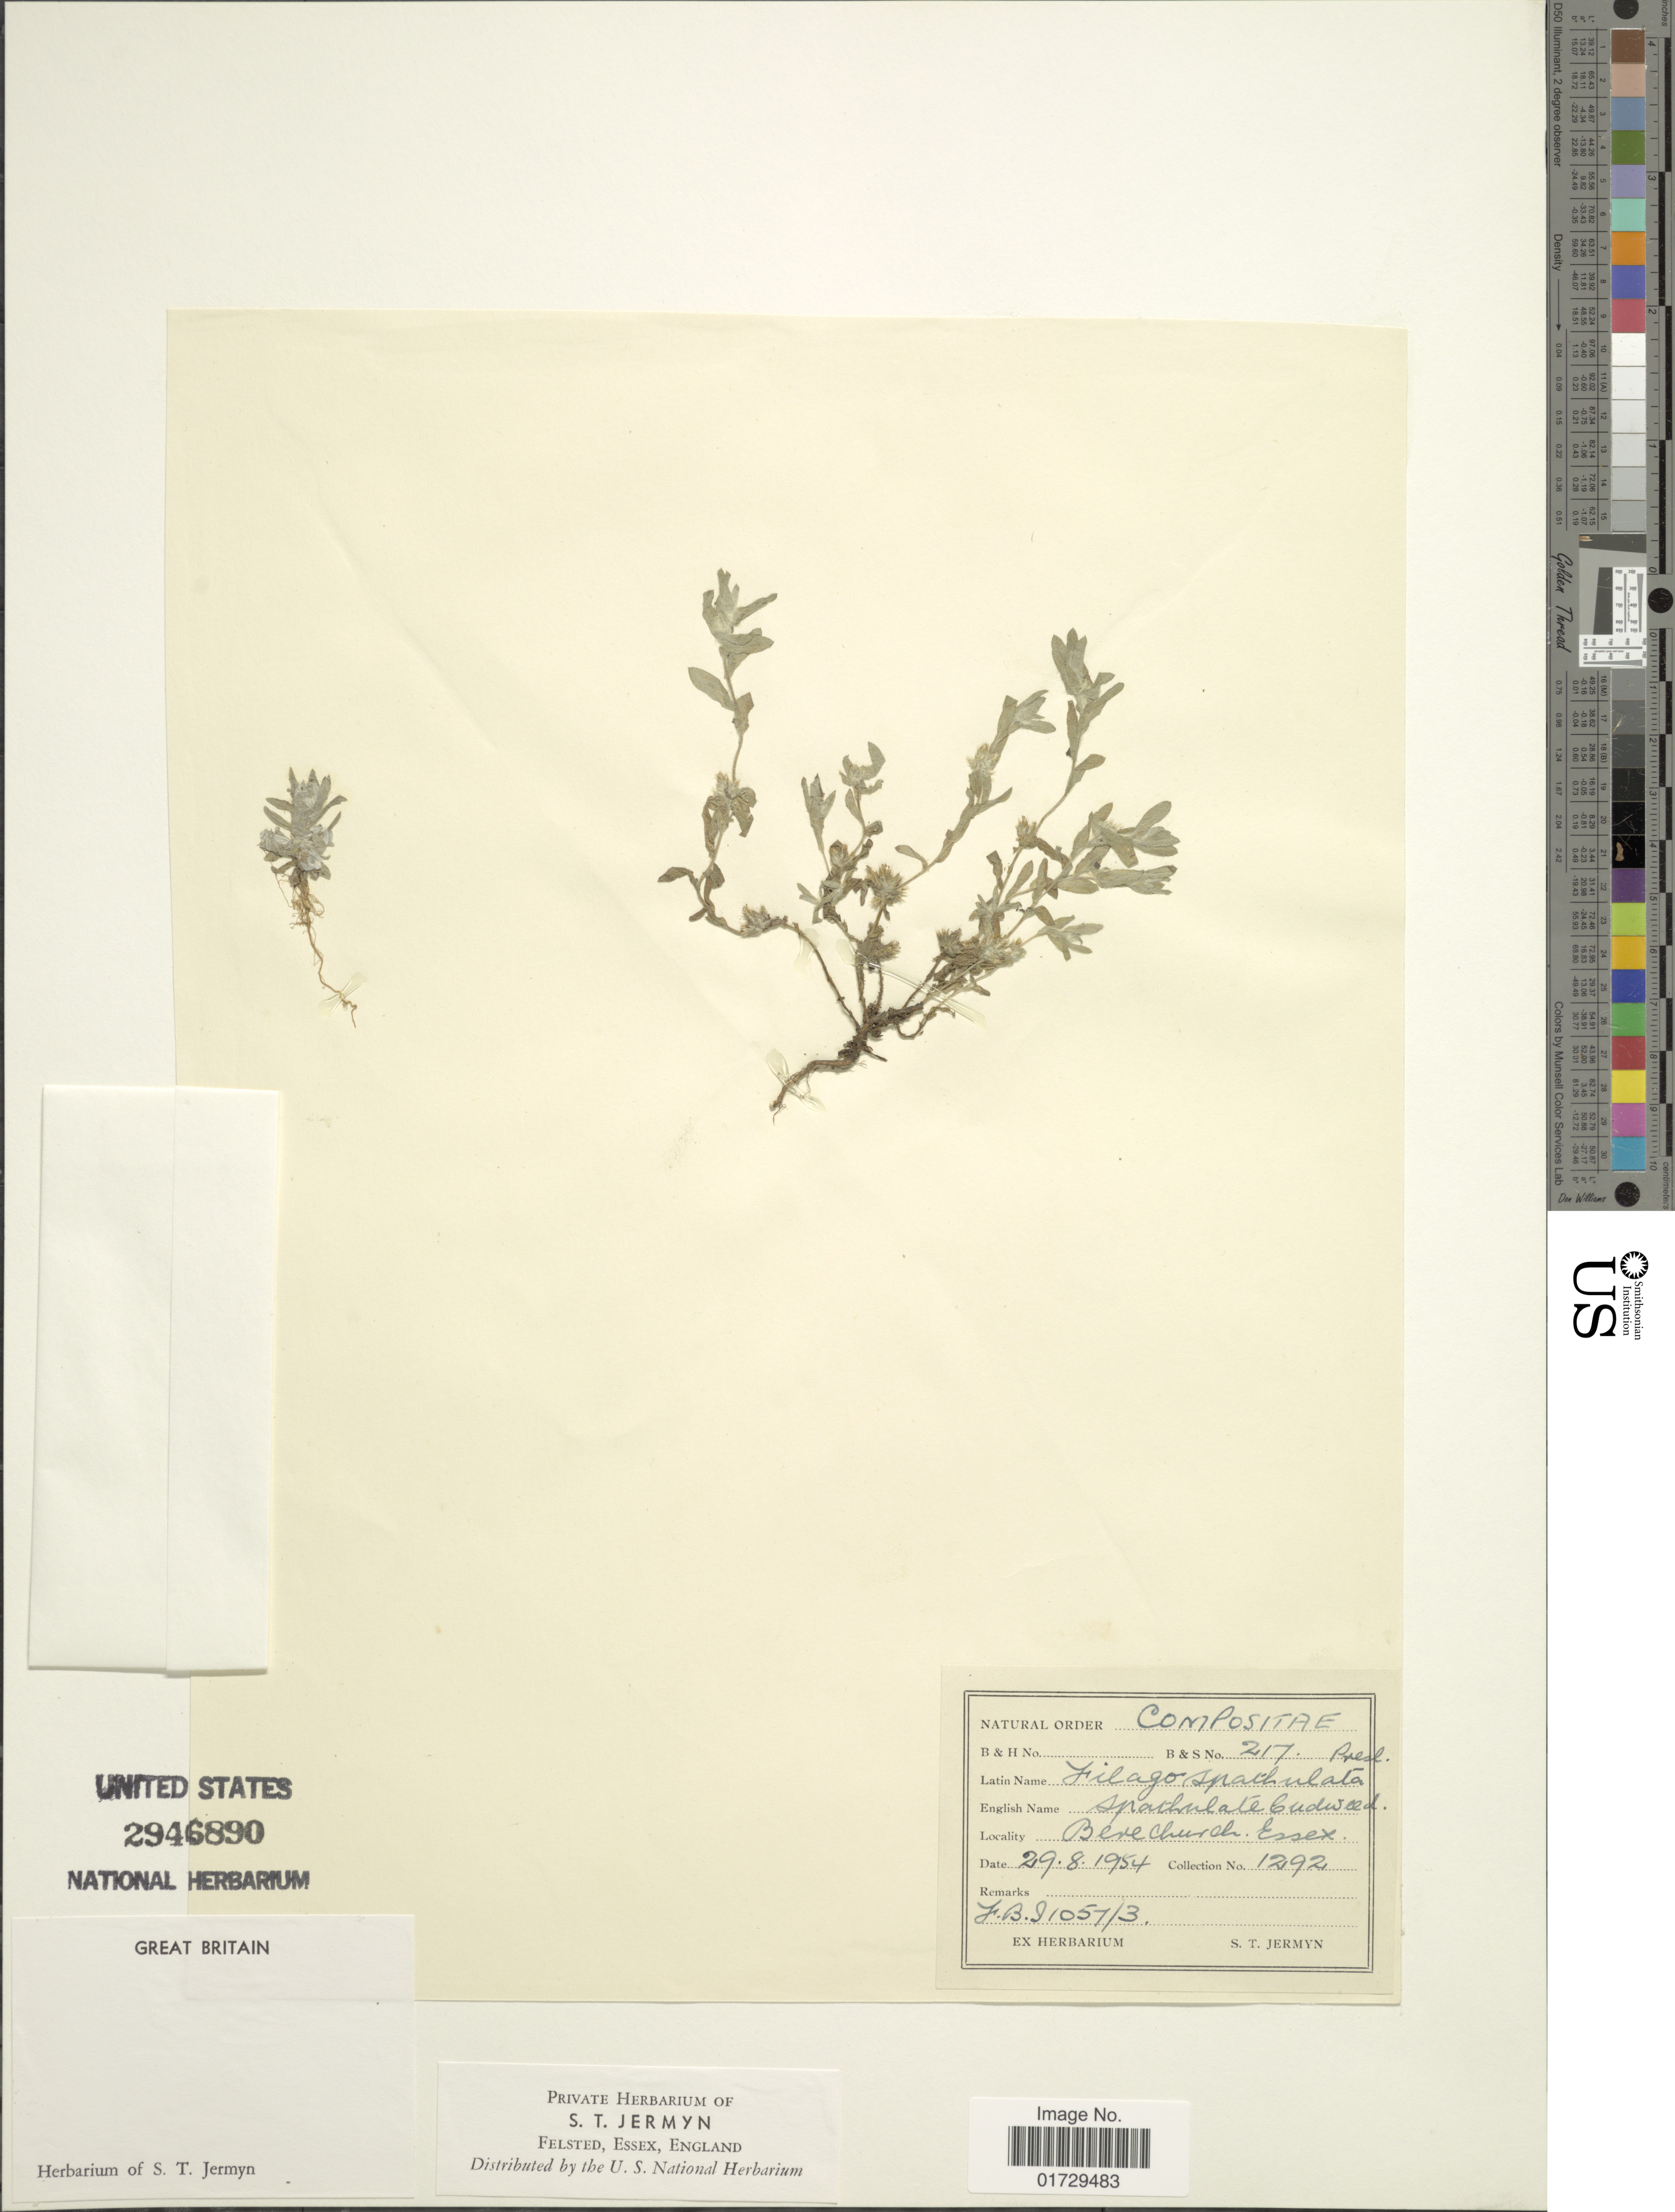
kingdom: Plantae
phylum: Tracheophyta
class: Magnoliopsida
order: Asterales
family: Asteraceae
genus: Filago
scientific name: Filago spathulata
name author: C. Presl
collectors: ex herb. S. T. Jermyn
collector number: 1292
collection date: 1954-08-29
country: United Kingdom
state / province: England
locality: Beerechurch, Essex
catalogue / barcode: US 2946890